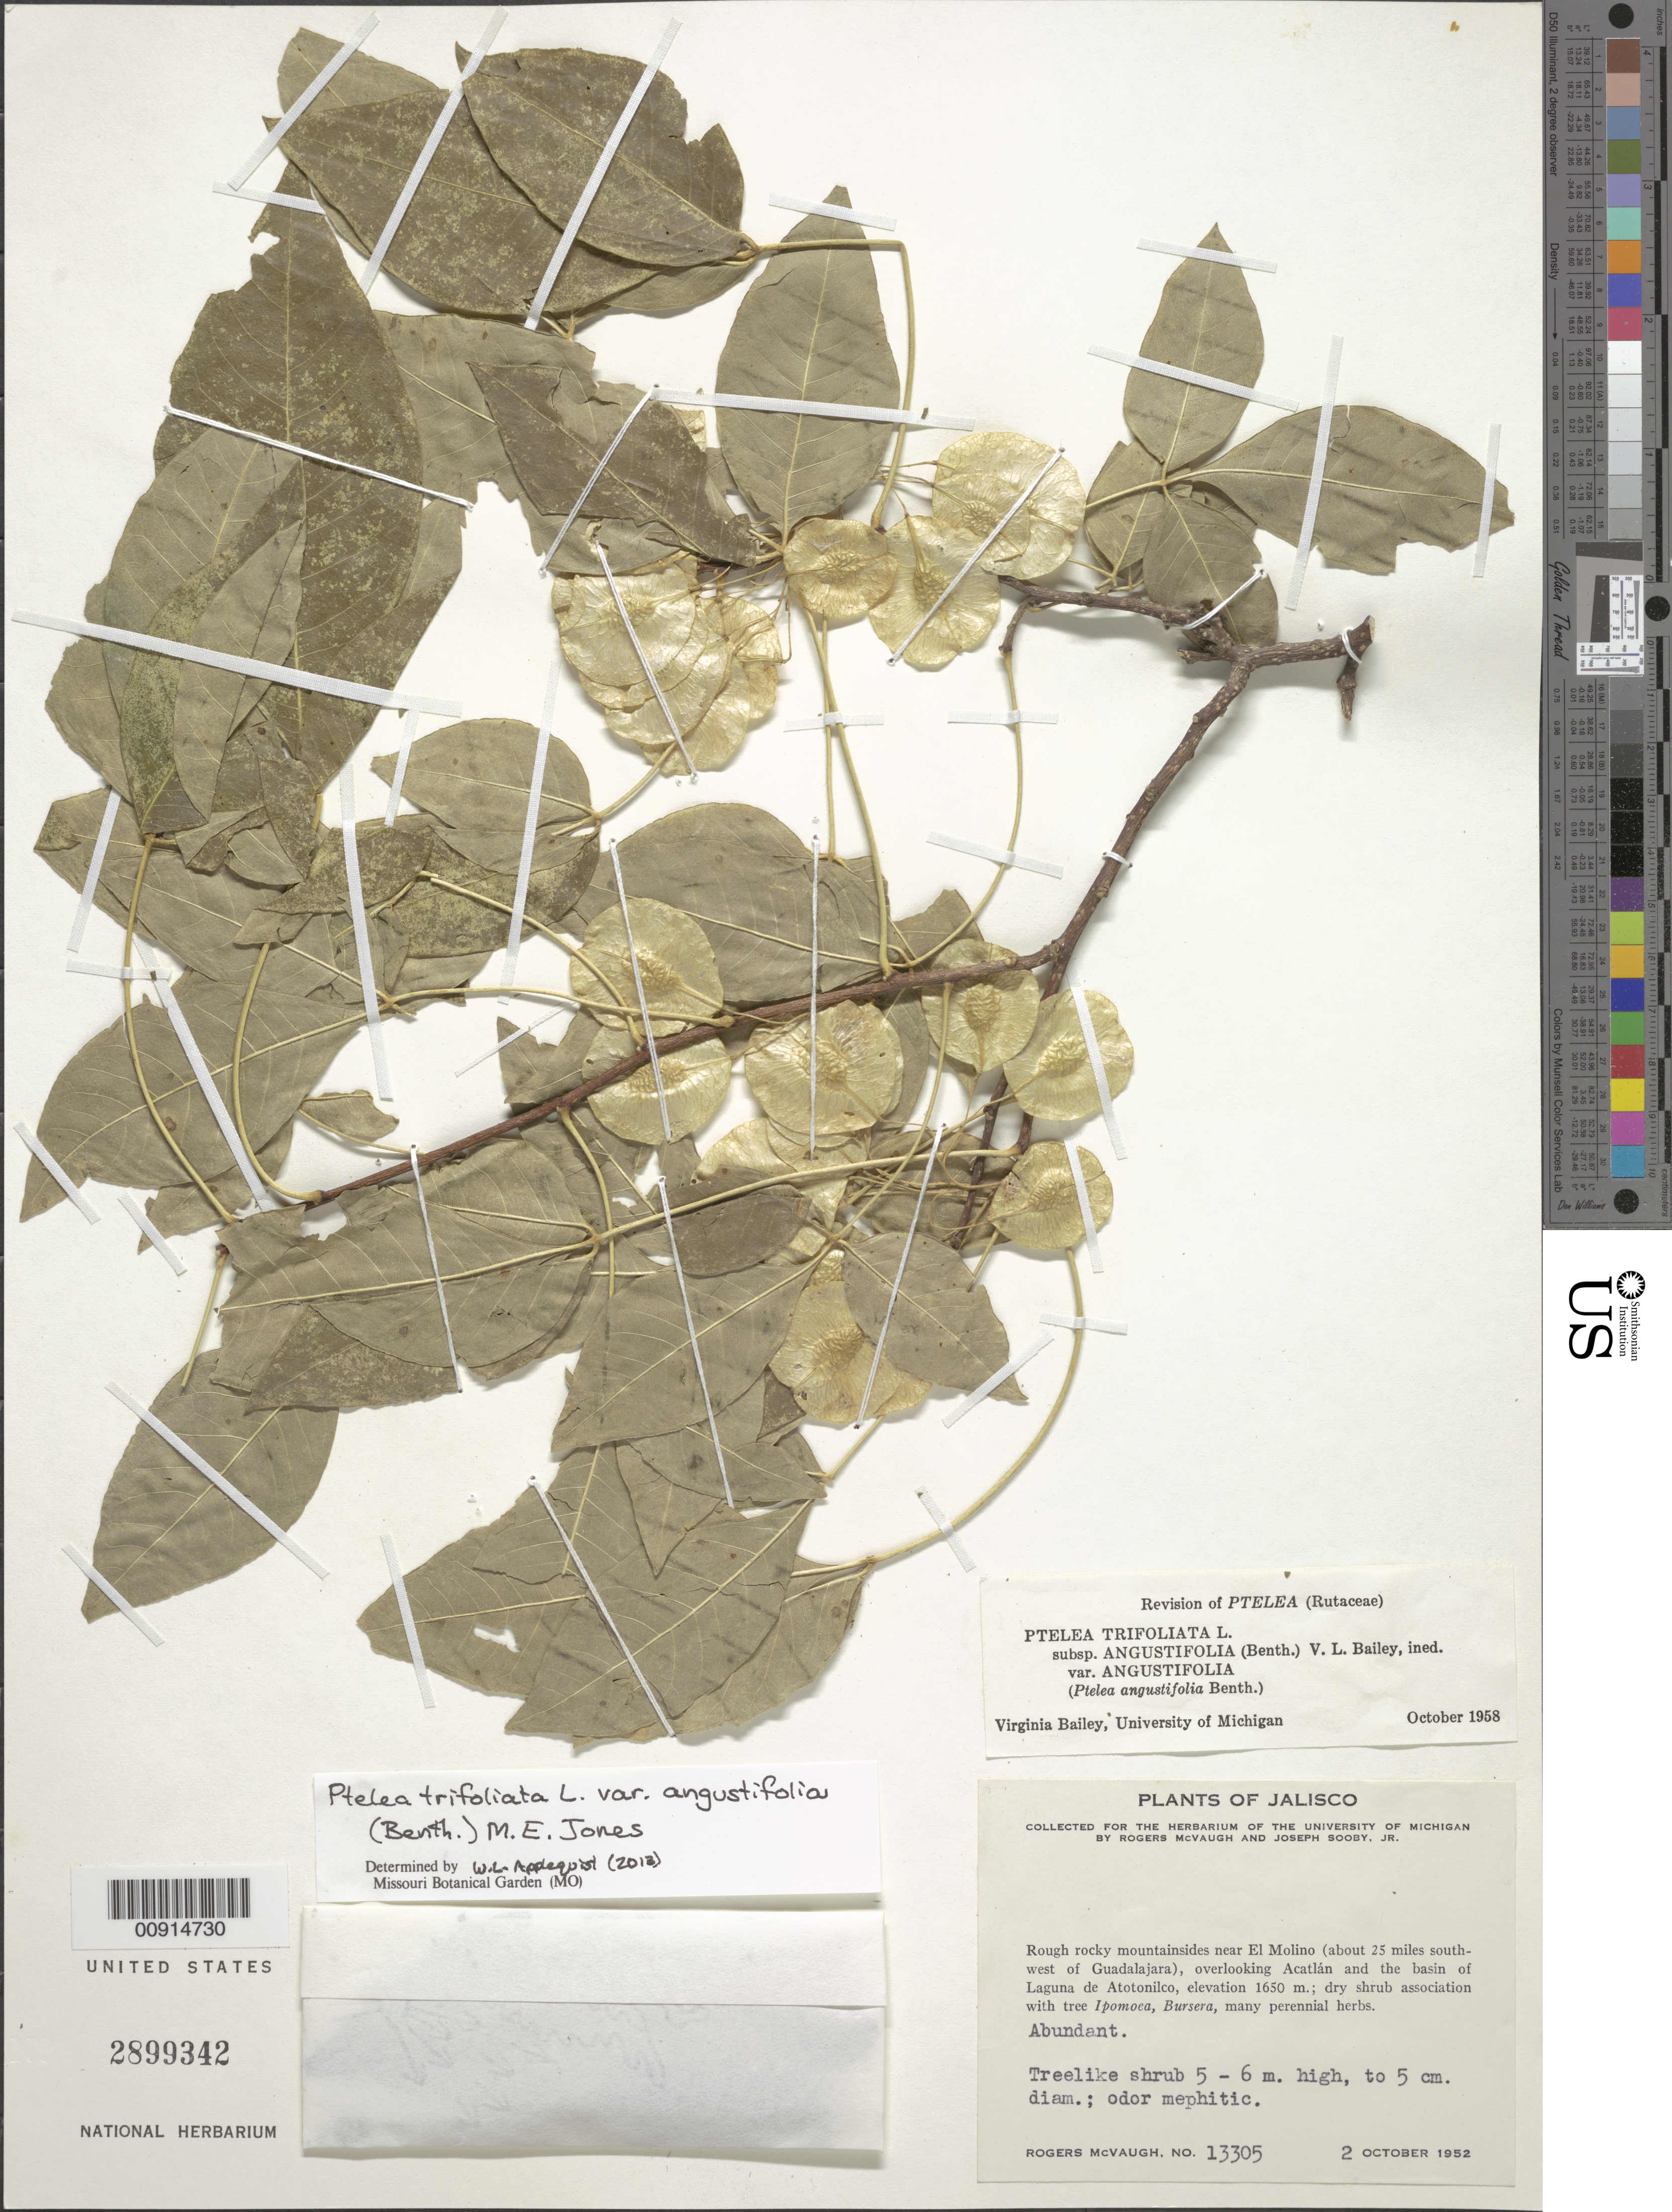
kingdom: Plantae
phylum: Tracheophyta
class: Magnoliopsida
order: Sapindales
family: Rutaceae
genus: Ptelea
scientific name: Ptelea trifoliata subsp. angustifolia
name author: (Benth.) V. L. Bailey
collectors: R. McVaugh & J. Sooby Jr.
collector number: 13305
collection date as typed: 02 Oct 1952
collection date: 1952-10-02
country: Mexico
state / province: Jalisco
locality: Jalisco: Near El Molino (about 25 miles southwest of Guadalajara), overlooking Acatlán and the basin of Laguna de Atotonilco.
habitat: Rough rocky mountainsides; dry shrub association with tree Ipomoea, Bursera, many perennial herbs.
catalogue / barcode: US 2899342